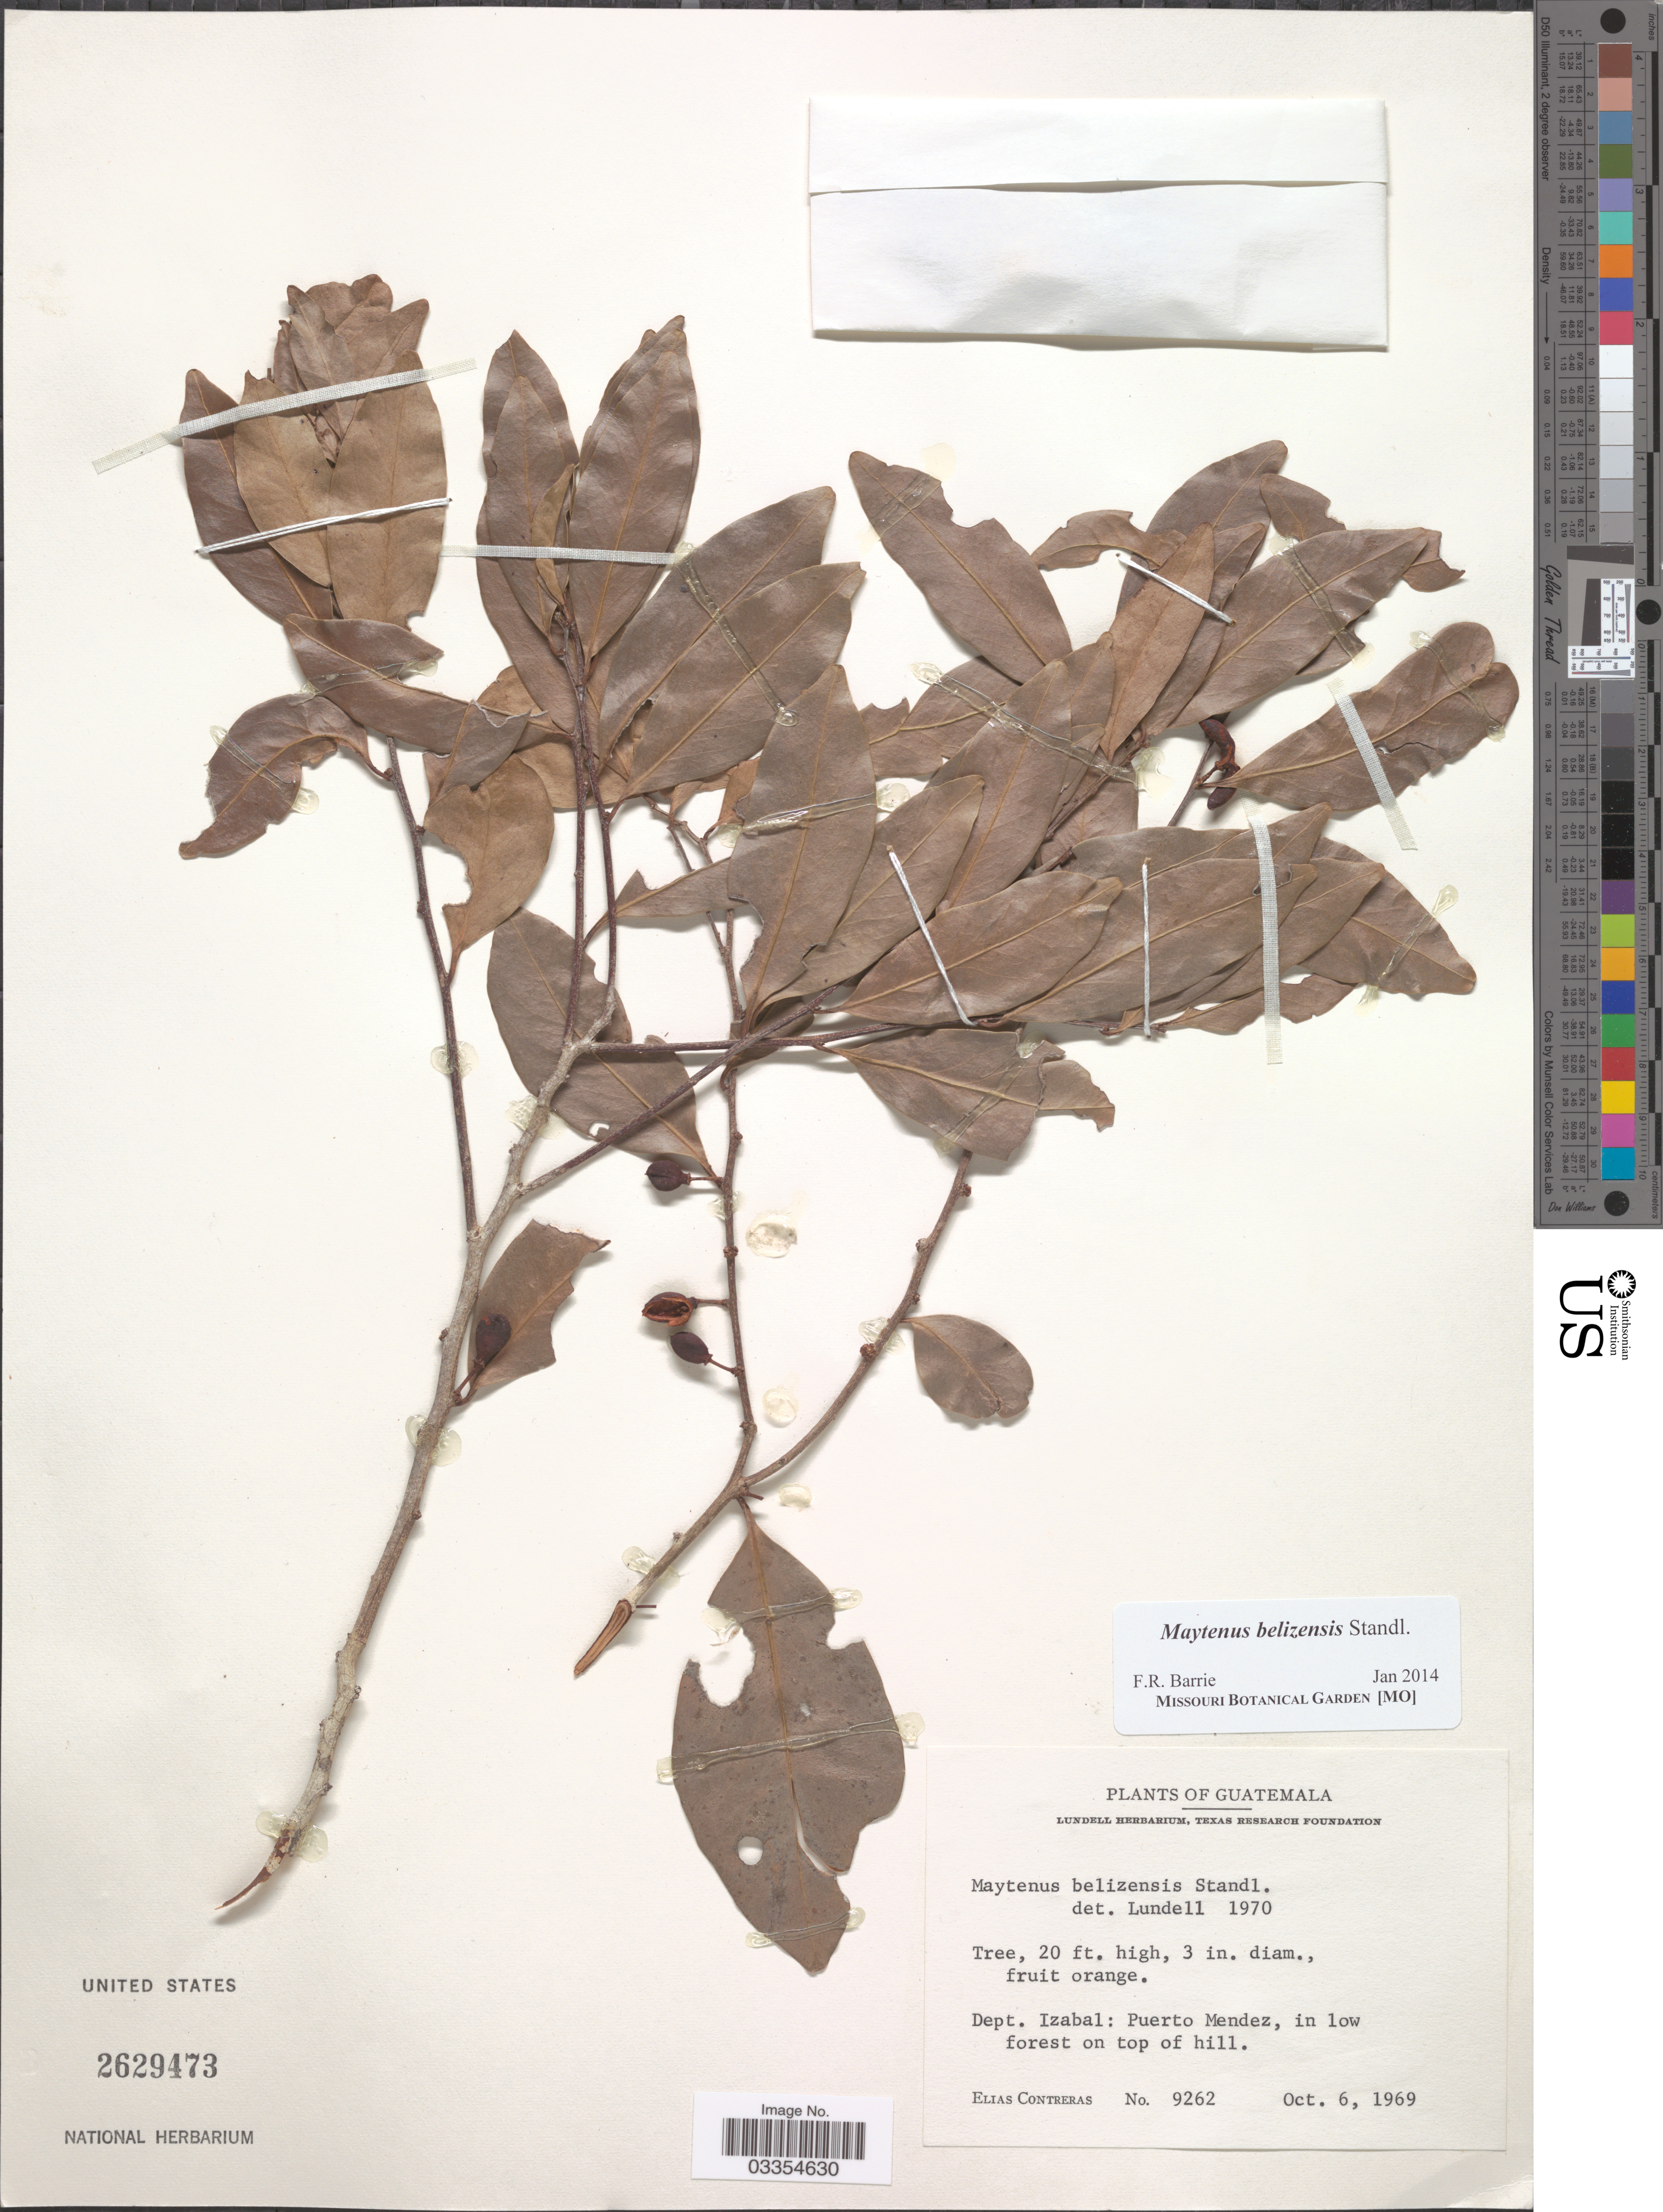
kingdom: Plantae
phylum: Tracheophyta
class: Magnoliopsida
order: Celastrales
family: Celastraceae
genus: Maytenus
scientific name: Maytenus belizensis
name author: Standl.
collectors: E. Contreras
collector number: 9262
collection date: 1969-10-06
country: Guatemala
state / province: Izabal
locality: Dept. Izabal: Puerto Mendez, in low forest on top of hill.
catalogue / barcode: US 2629473